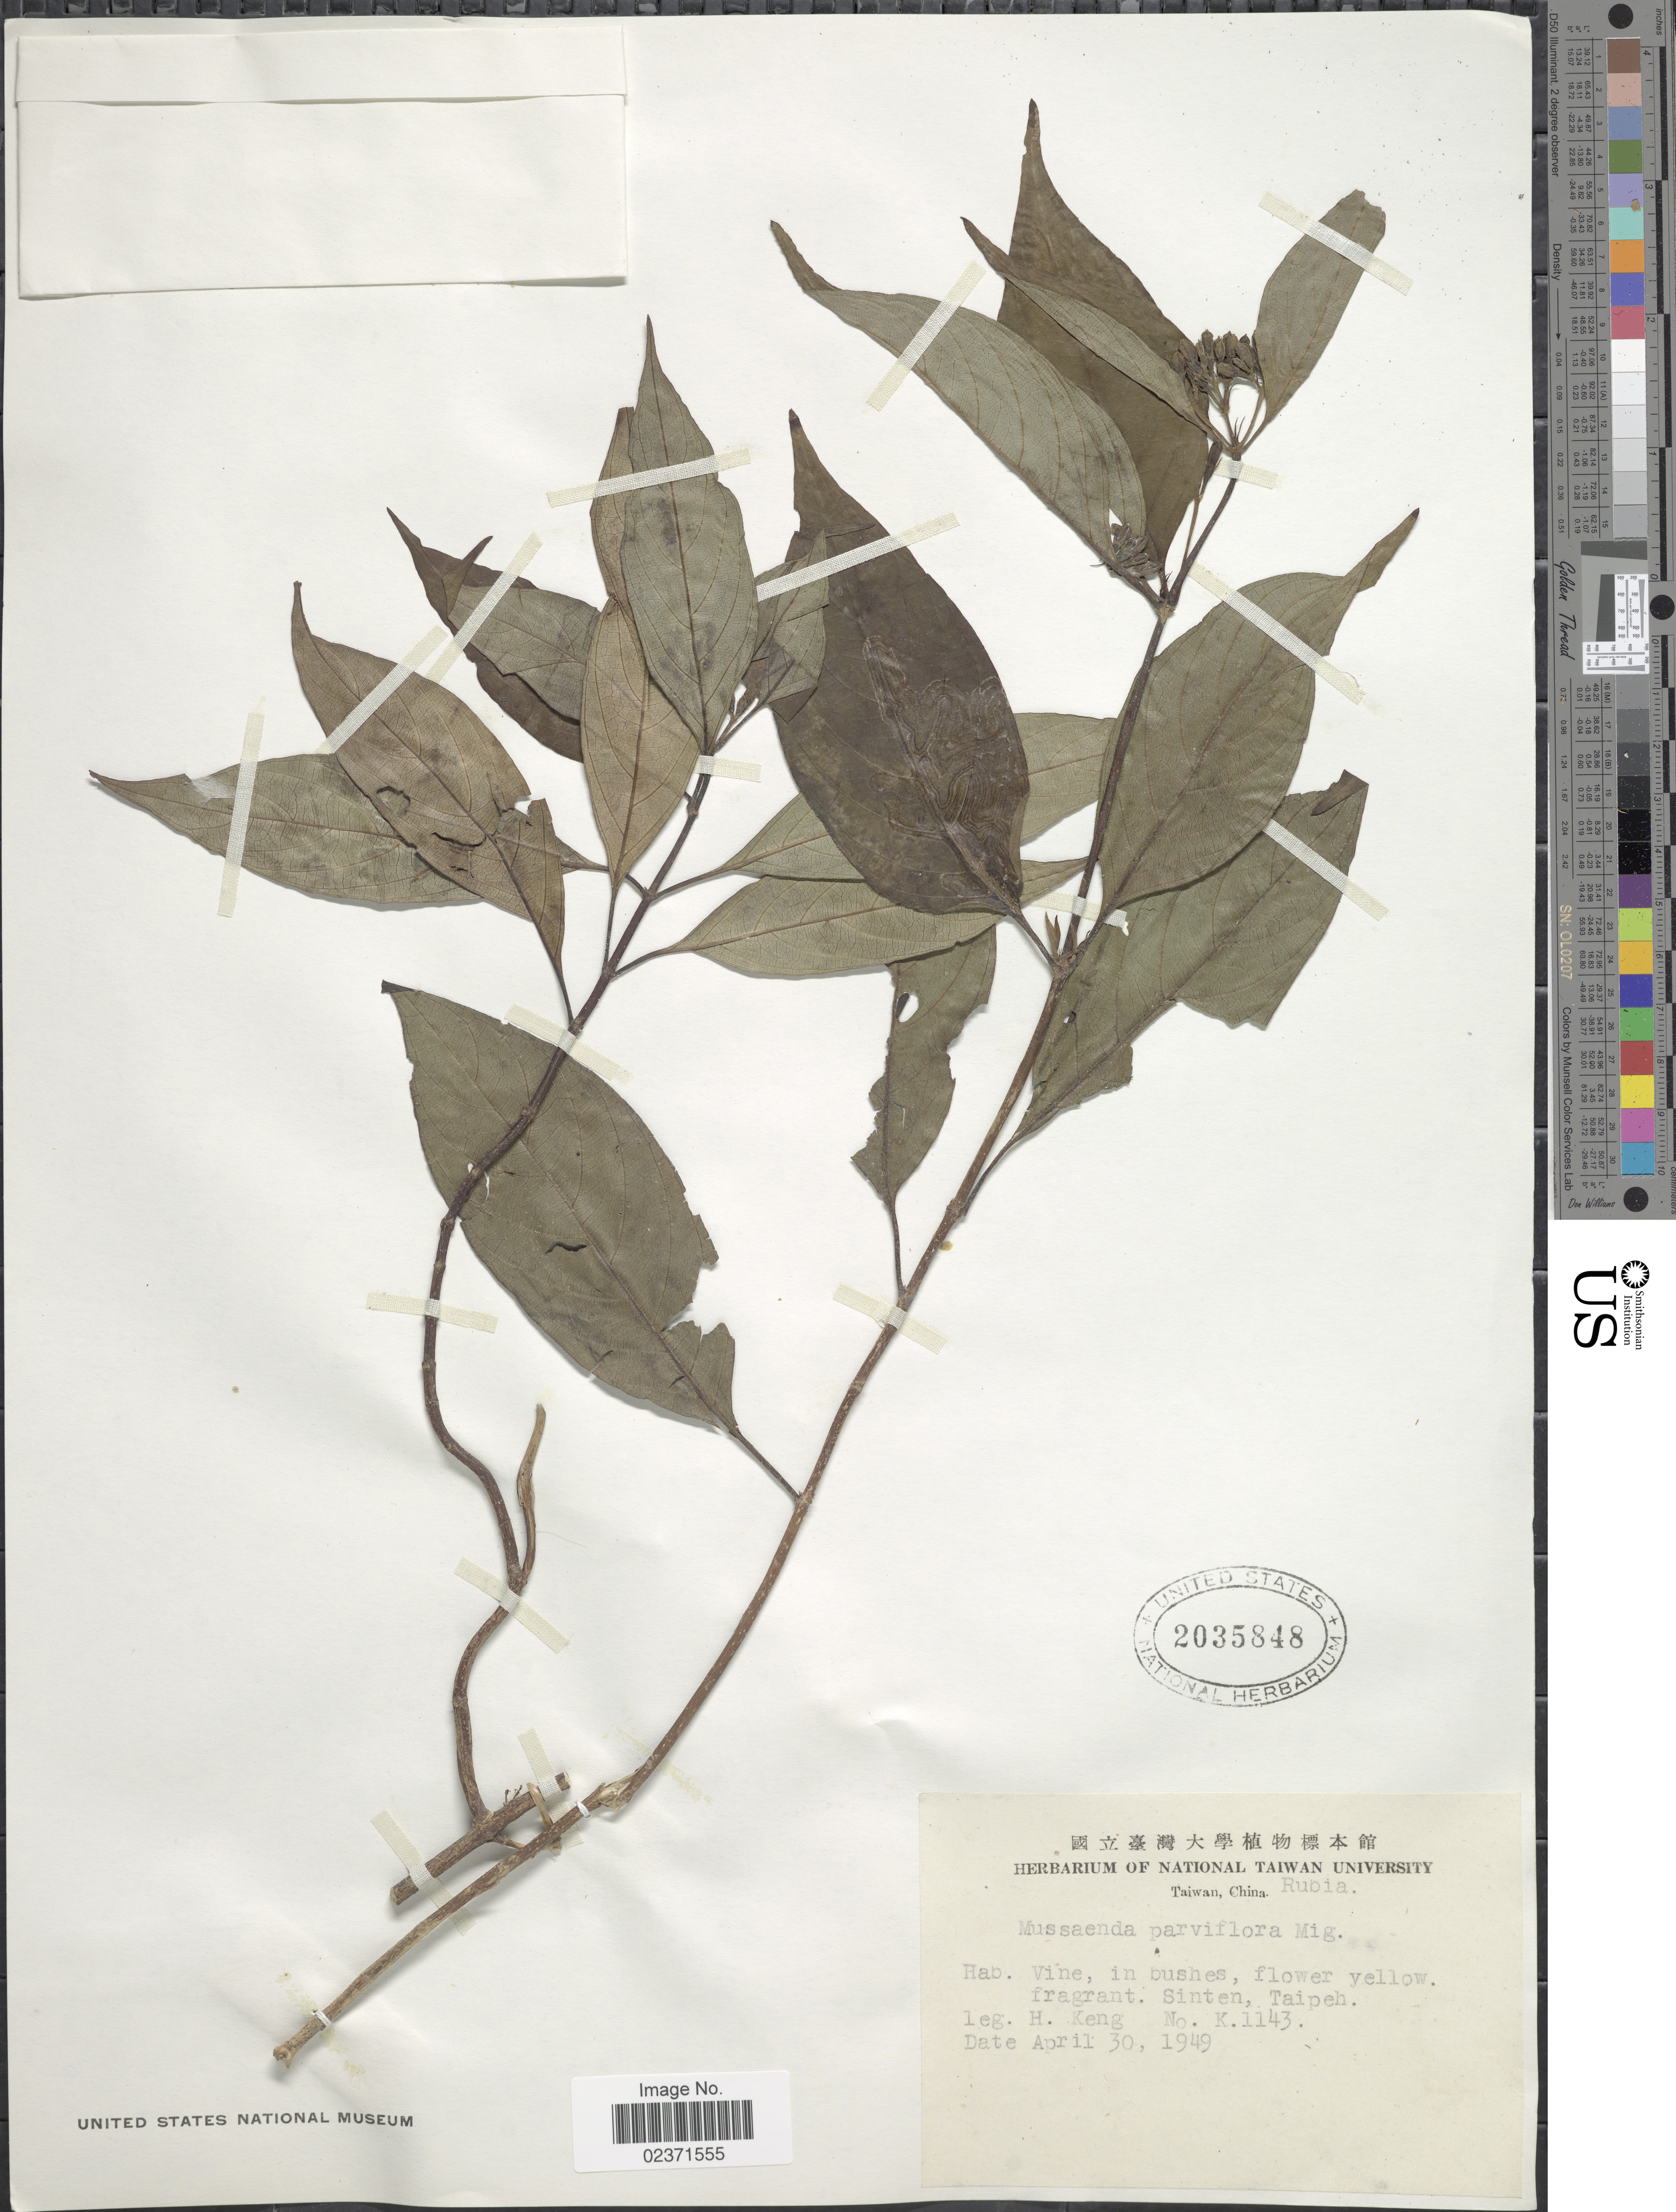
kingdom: Plantae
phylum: Tracheophyta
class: Magnoliopsida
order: Gentianales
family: Rubiaceae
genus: Mussaenda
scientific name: Mussaenda parviflora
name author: Miq.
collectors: H. Keng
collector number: K1143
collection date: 1949-04-30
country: Taiwan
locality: Sinten, Taipeh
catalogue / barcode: US 2035848